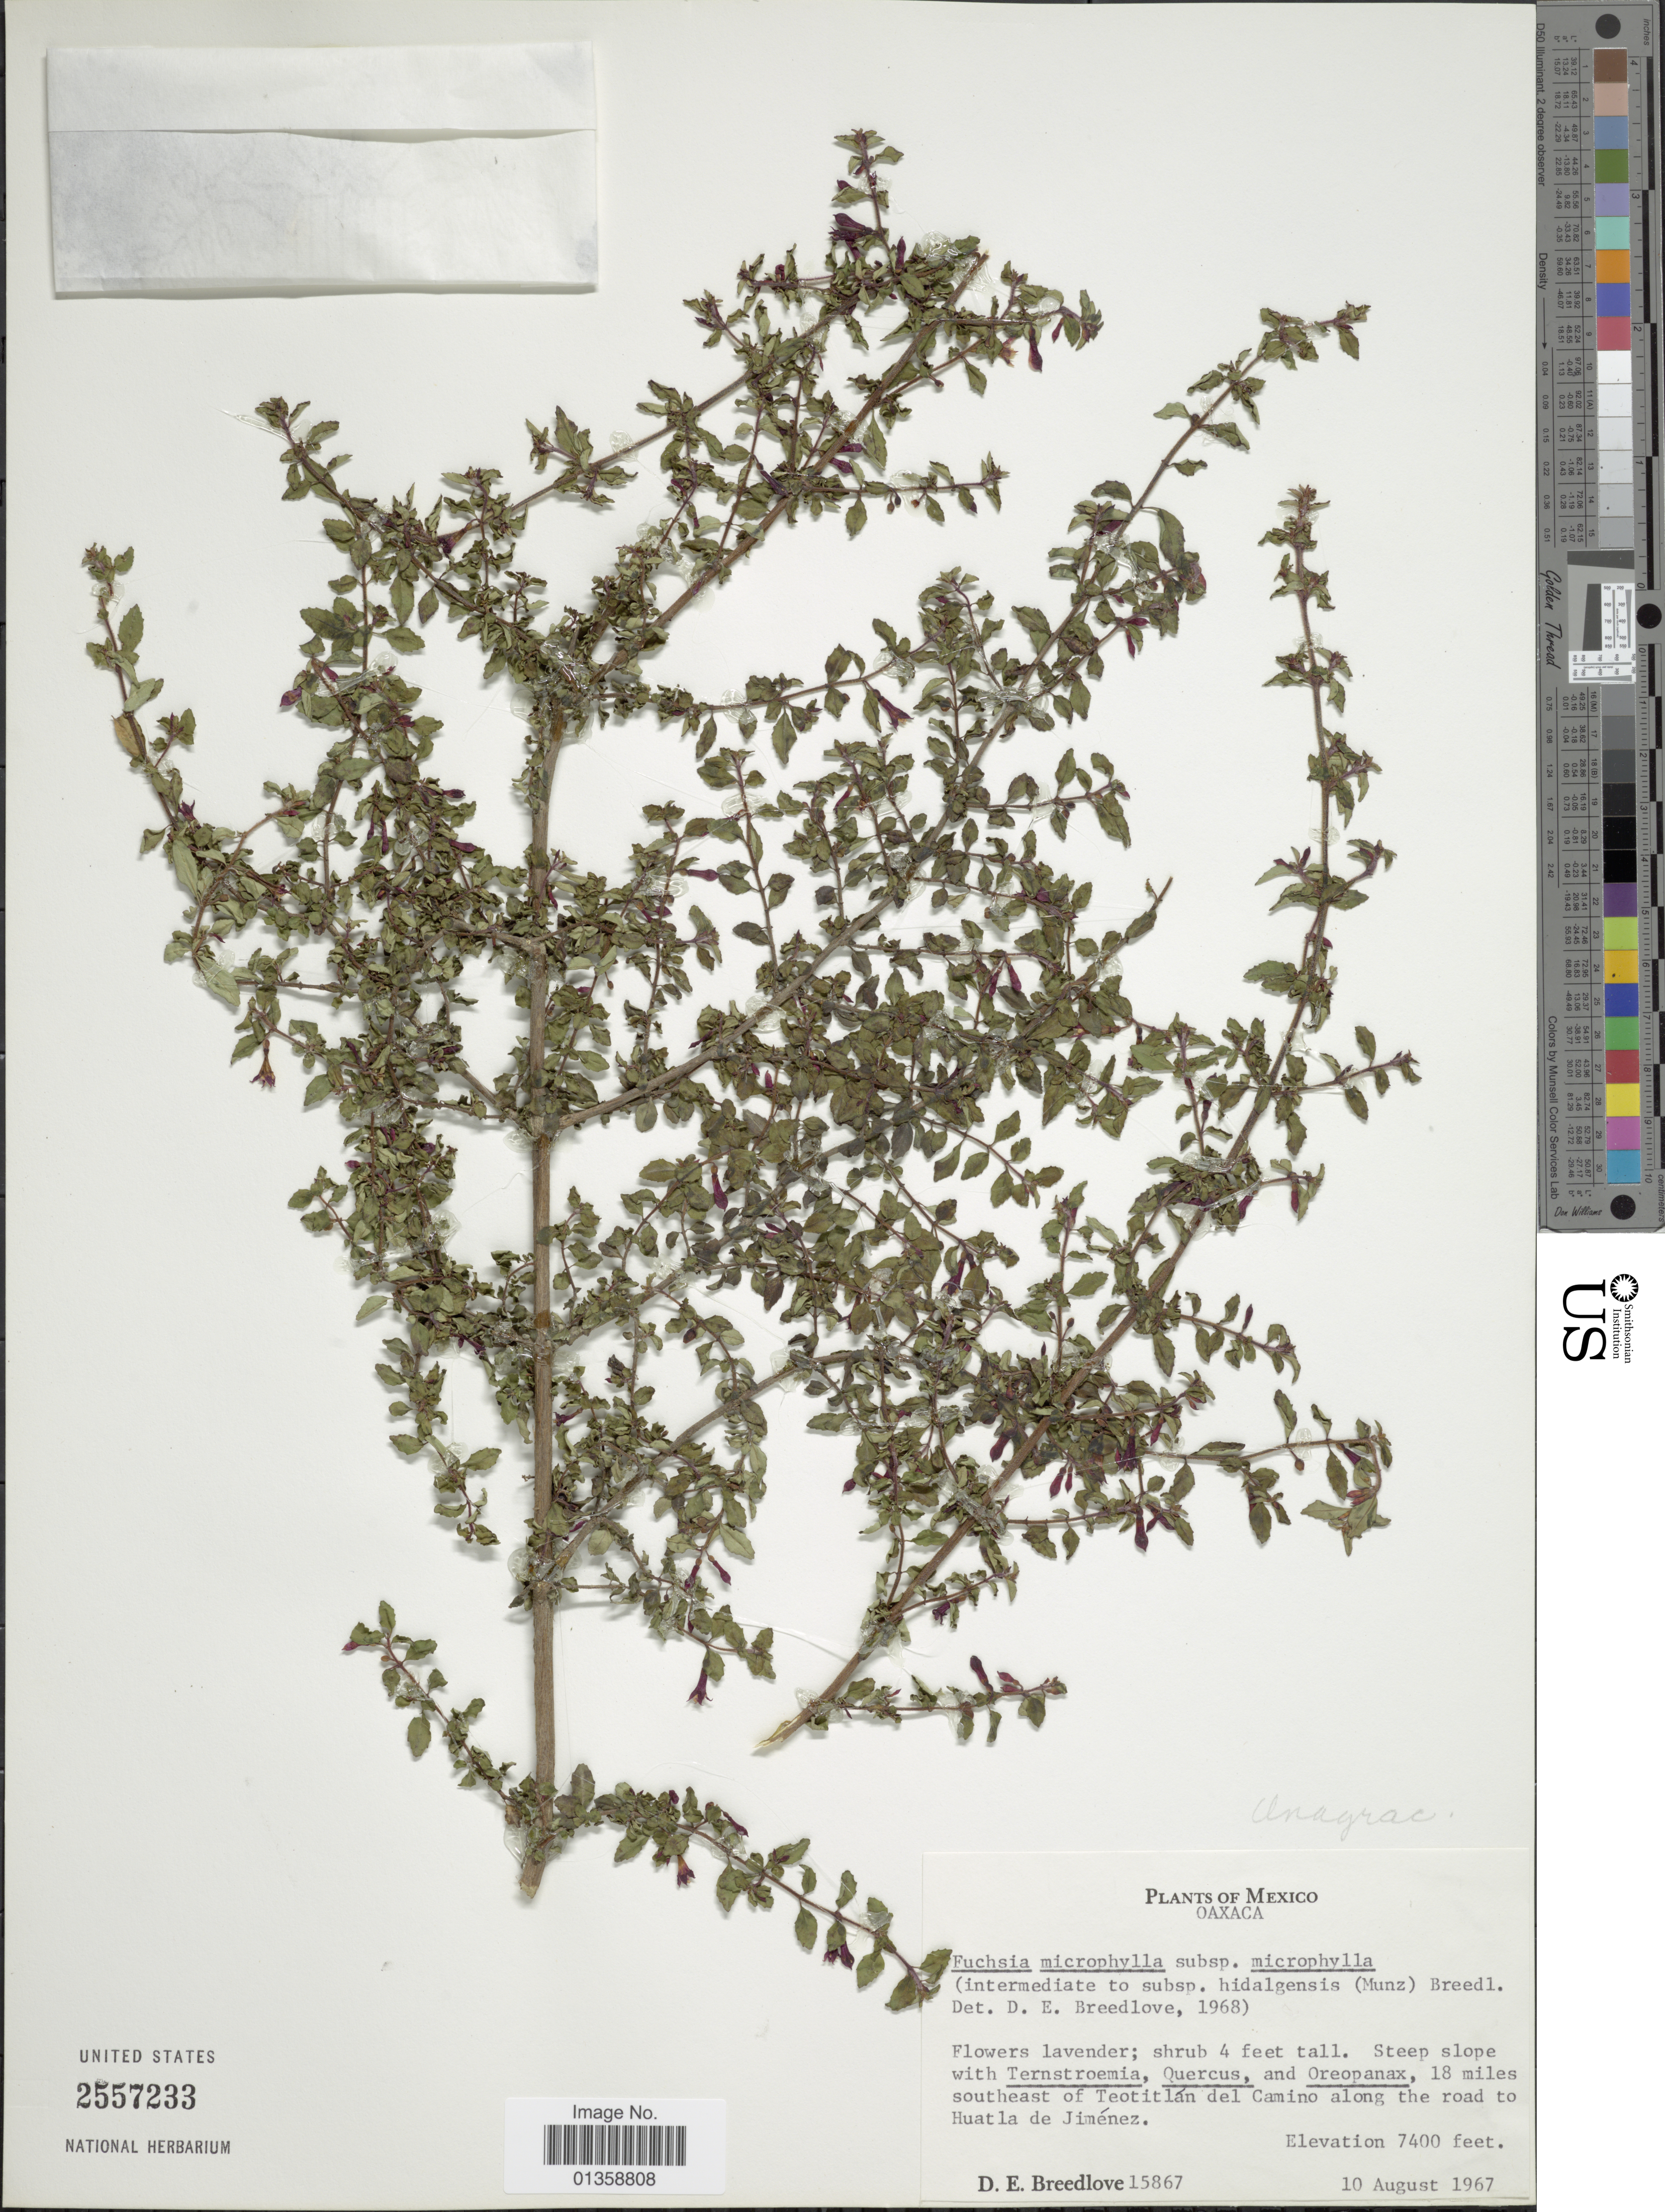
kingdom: Plantae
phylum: Tracheophyta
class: Magnoliopsida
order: Myrtales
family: Onagraceae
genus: Fuchsia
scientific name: Fuchsia microphylla subsp. microphylla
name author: Kunth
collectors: D. E. Breedlove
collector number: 15867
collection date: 1967-08-10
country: Mexico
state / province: Oaxaca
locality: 18 miles southeast of Teotitlán del Camino along the road to Huatla de Jiménez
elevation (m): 2256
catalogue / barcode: US 2557233